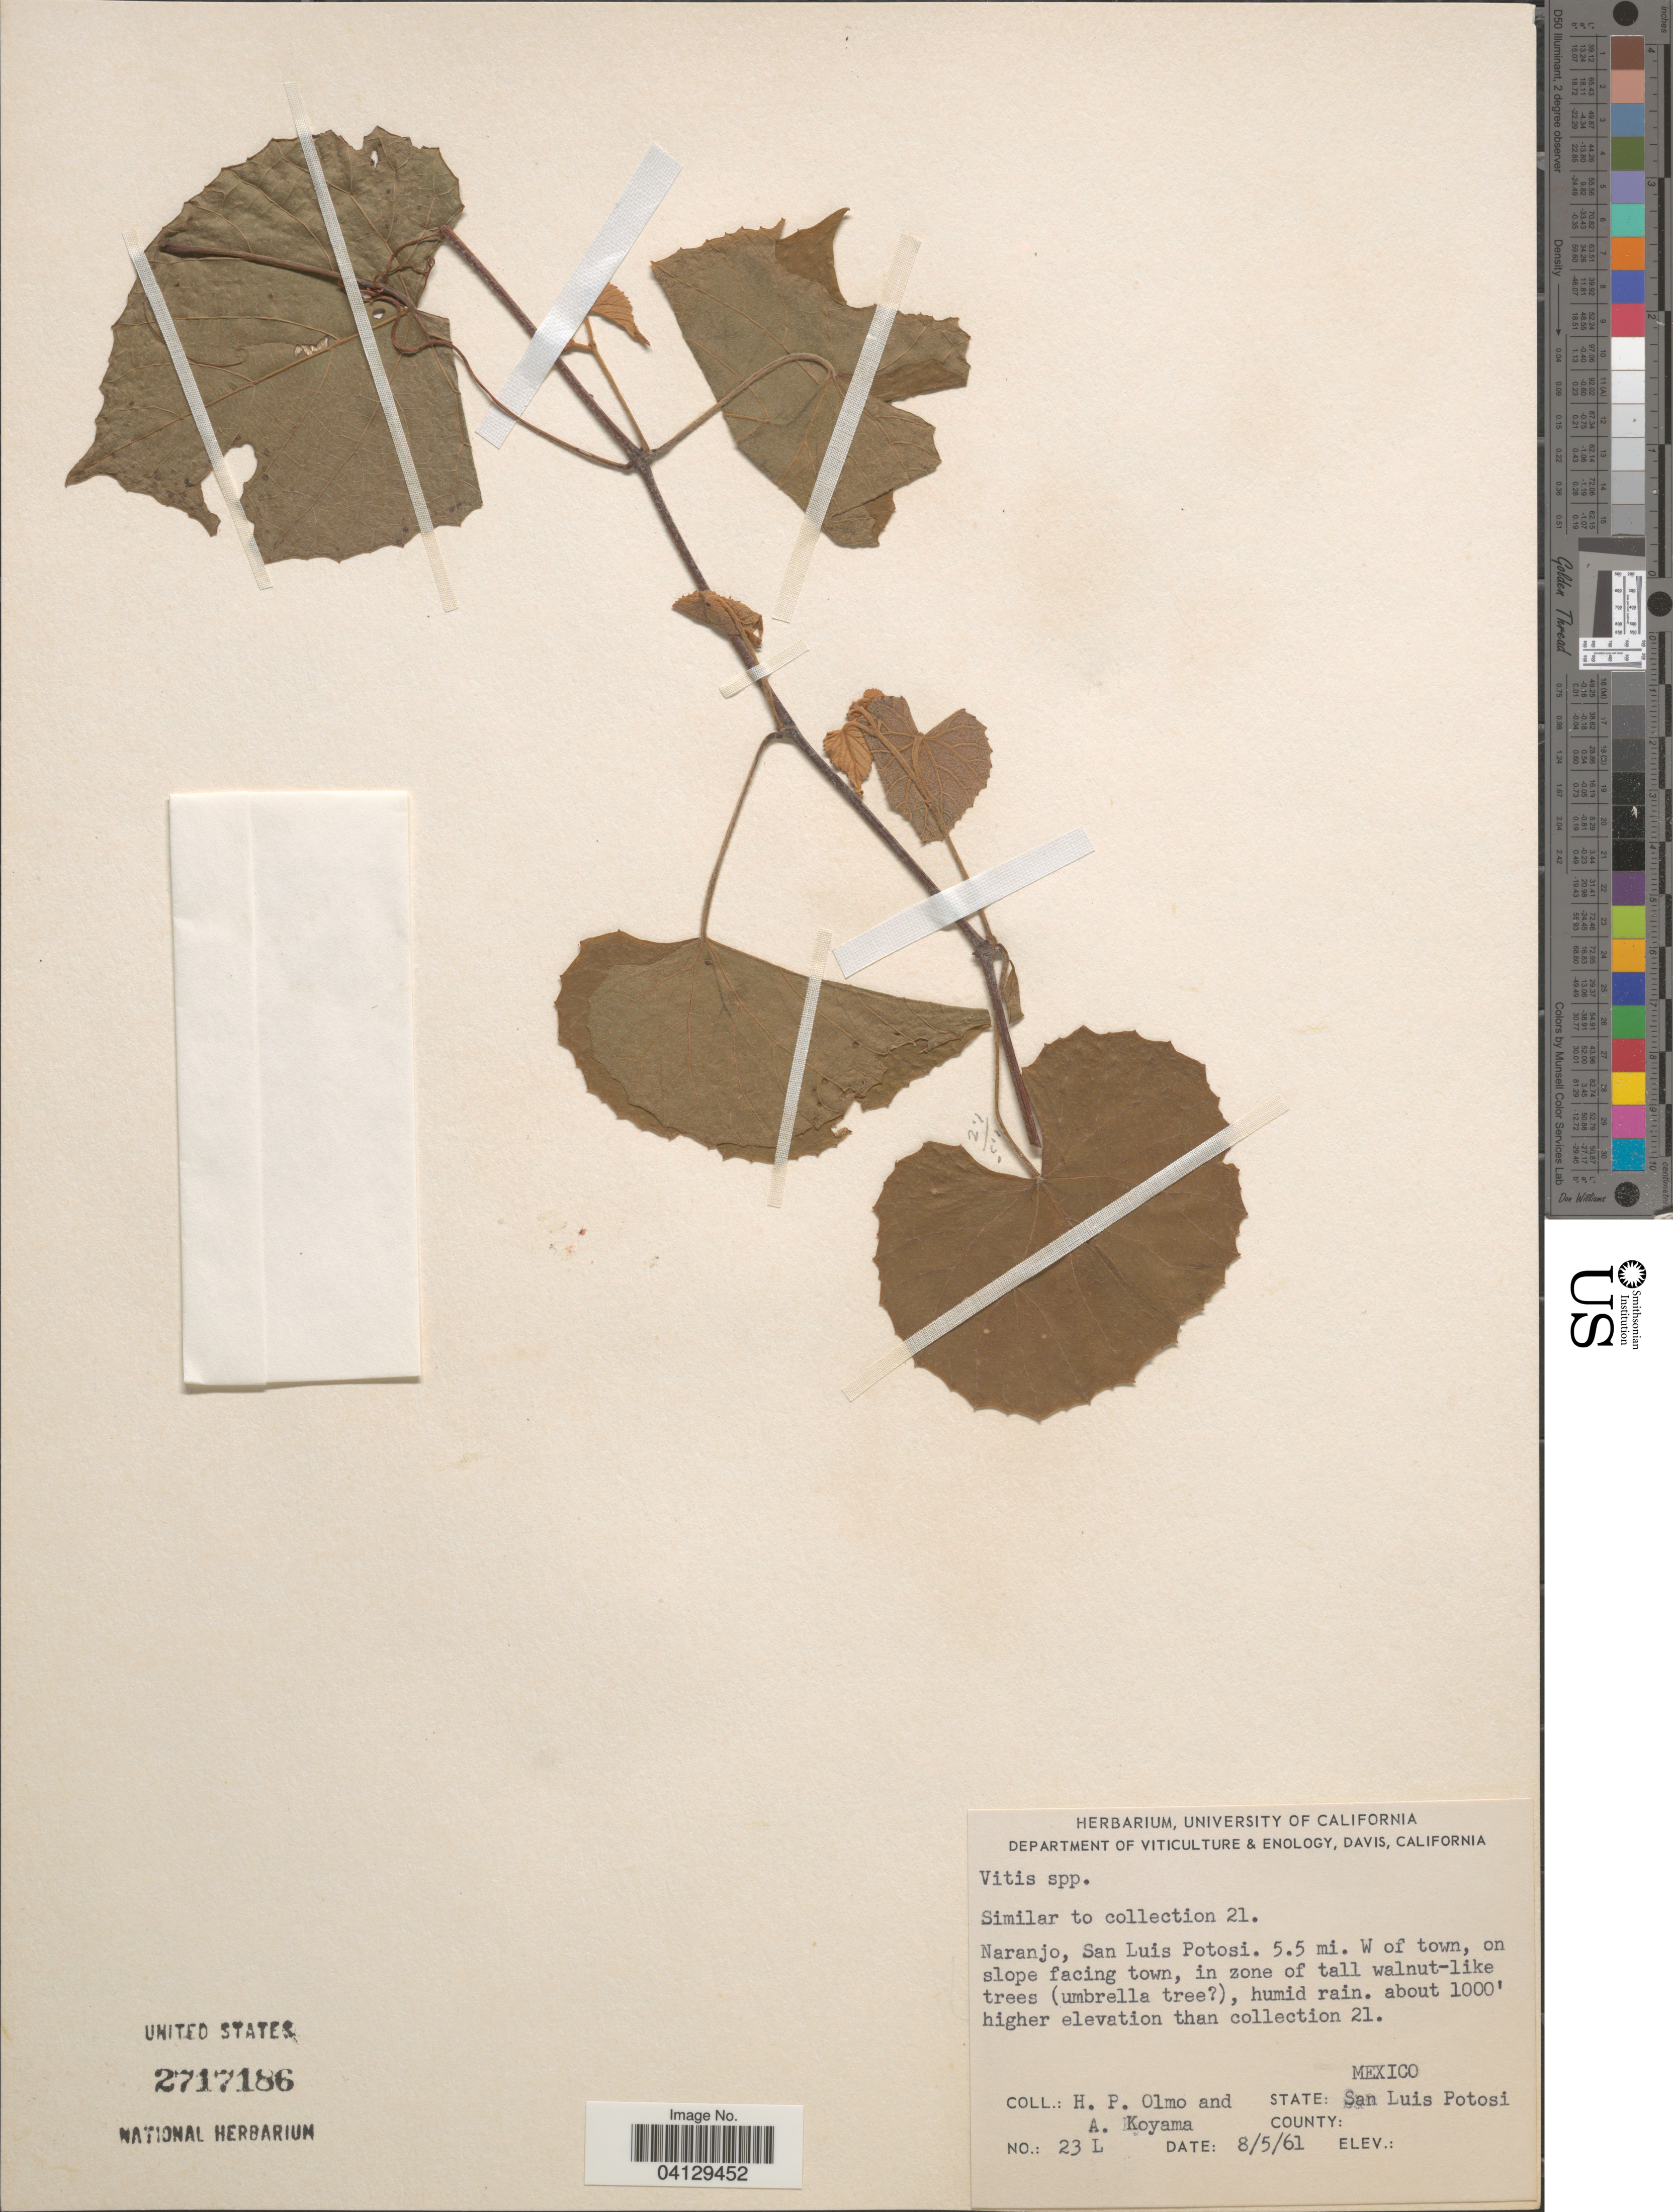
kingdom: Plantae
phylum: Tracheophyta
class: Magnoliopsida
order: Vitales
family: Vitaceae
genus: Vitis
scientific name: Vitis sp.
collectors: H. Olmo & A. Koyama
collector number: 23L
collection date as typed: Transcribed d/m/y: 5/8/61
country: Mexico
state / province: San Luis Potosí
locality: Naranjo. 5.5 mi. W of town, on slope facing town.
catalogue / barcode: US 2717186